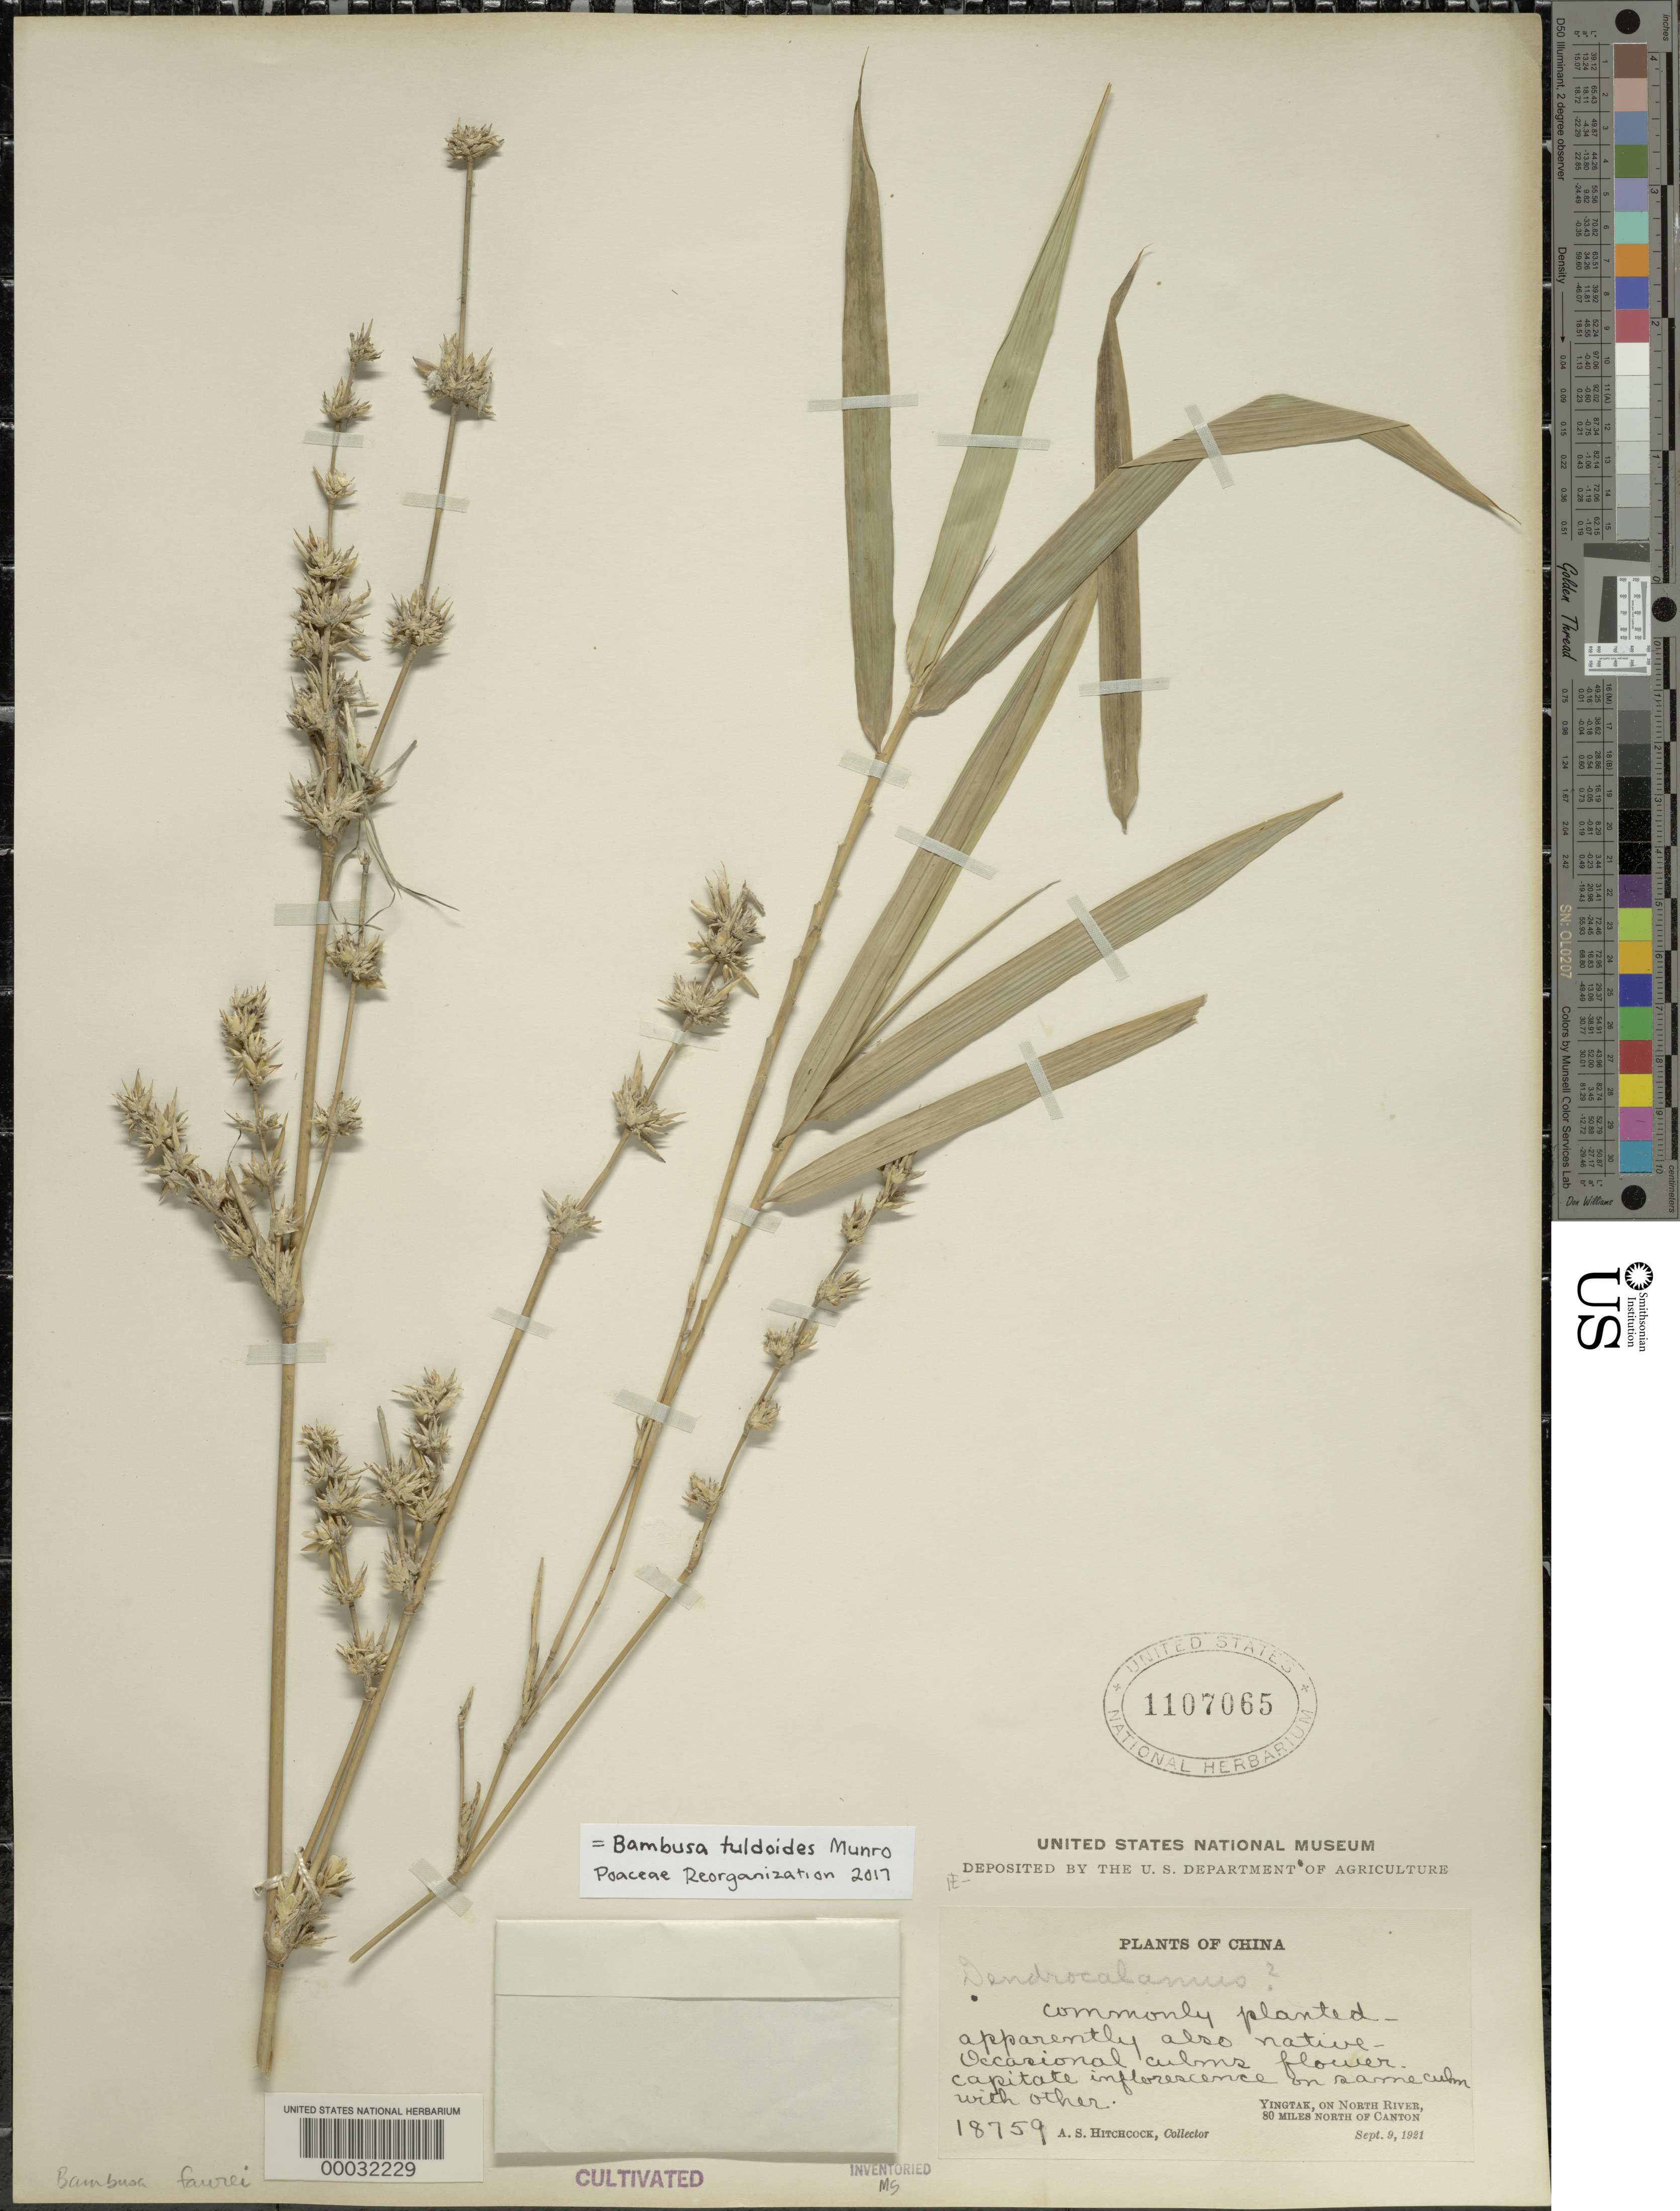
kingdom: Plantae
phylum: Tracheophyta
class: Liliopsida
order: Poales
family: Poaceae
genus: Bambusa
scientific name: Bambusa tuldoides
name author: Munro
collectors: A. S. Hitchcock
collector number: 18759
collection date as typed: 09 Sep 1921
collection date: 1921-09-09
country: China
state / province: Guangdong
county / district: Guangzhou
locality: Yingtak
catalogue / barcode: US 1107065